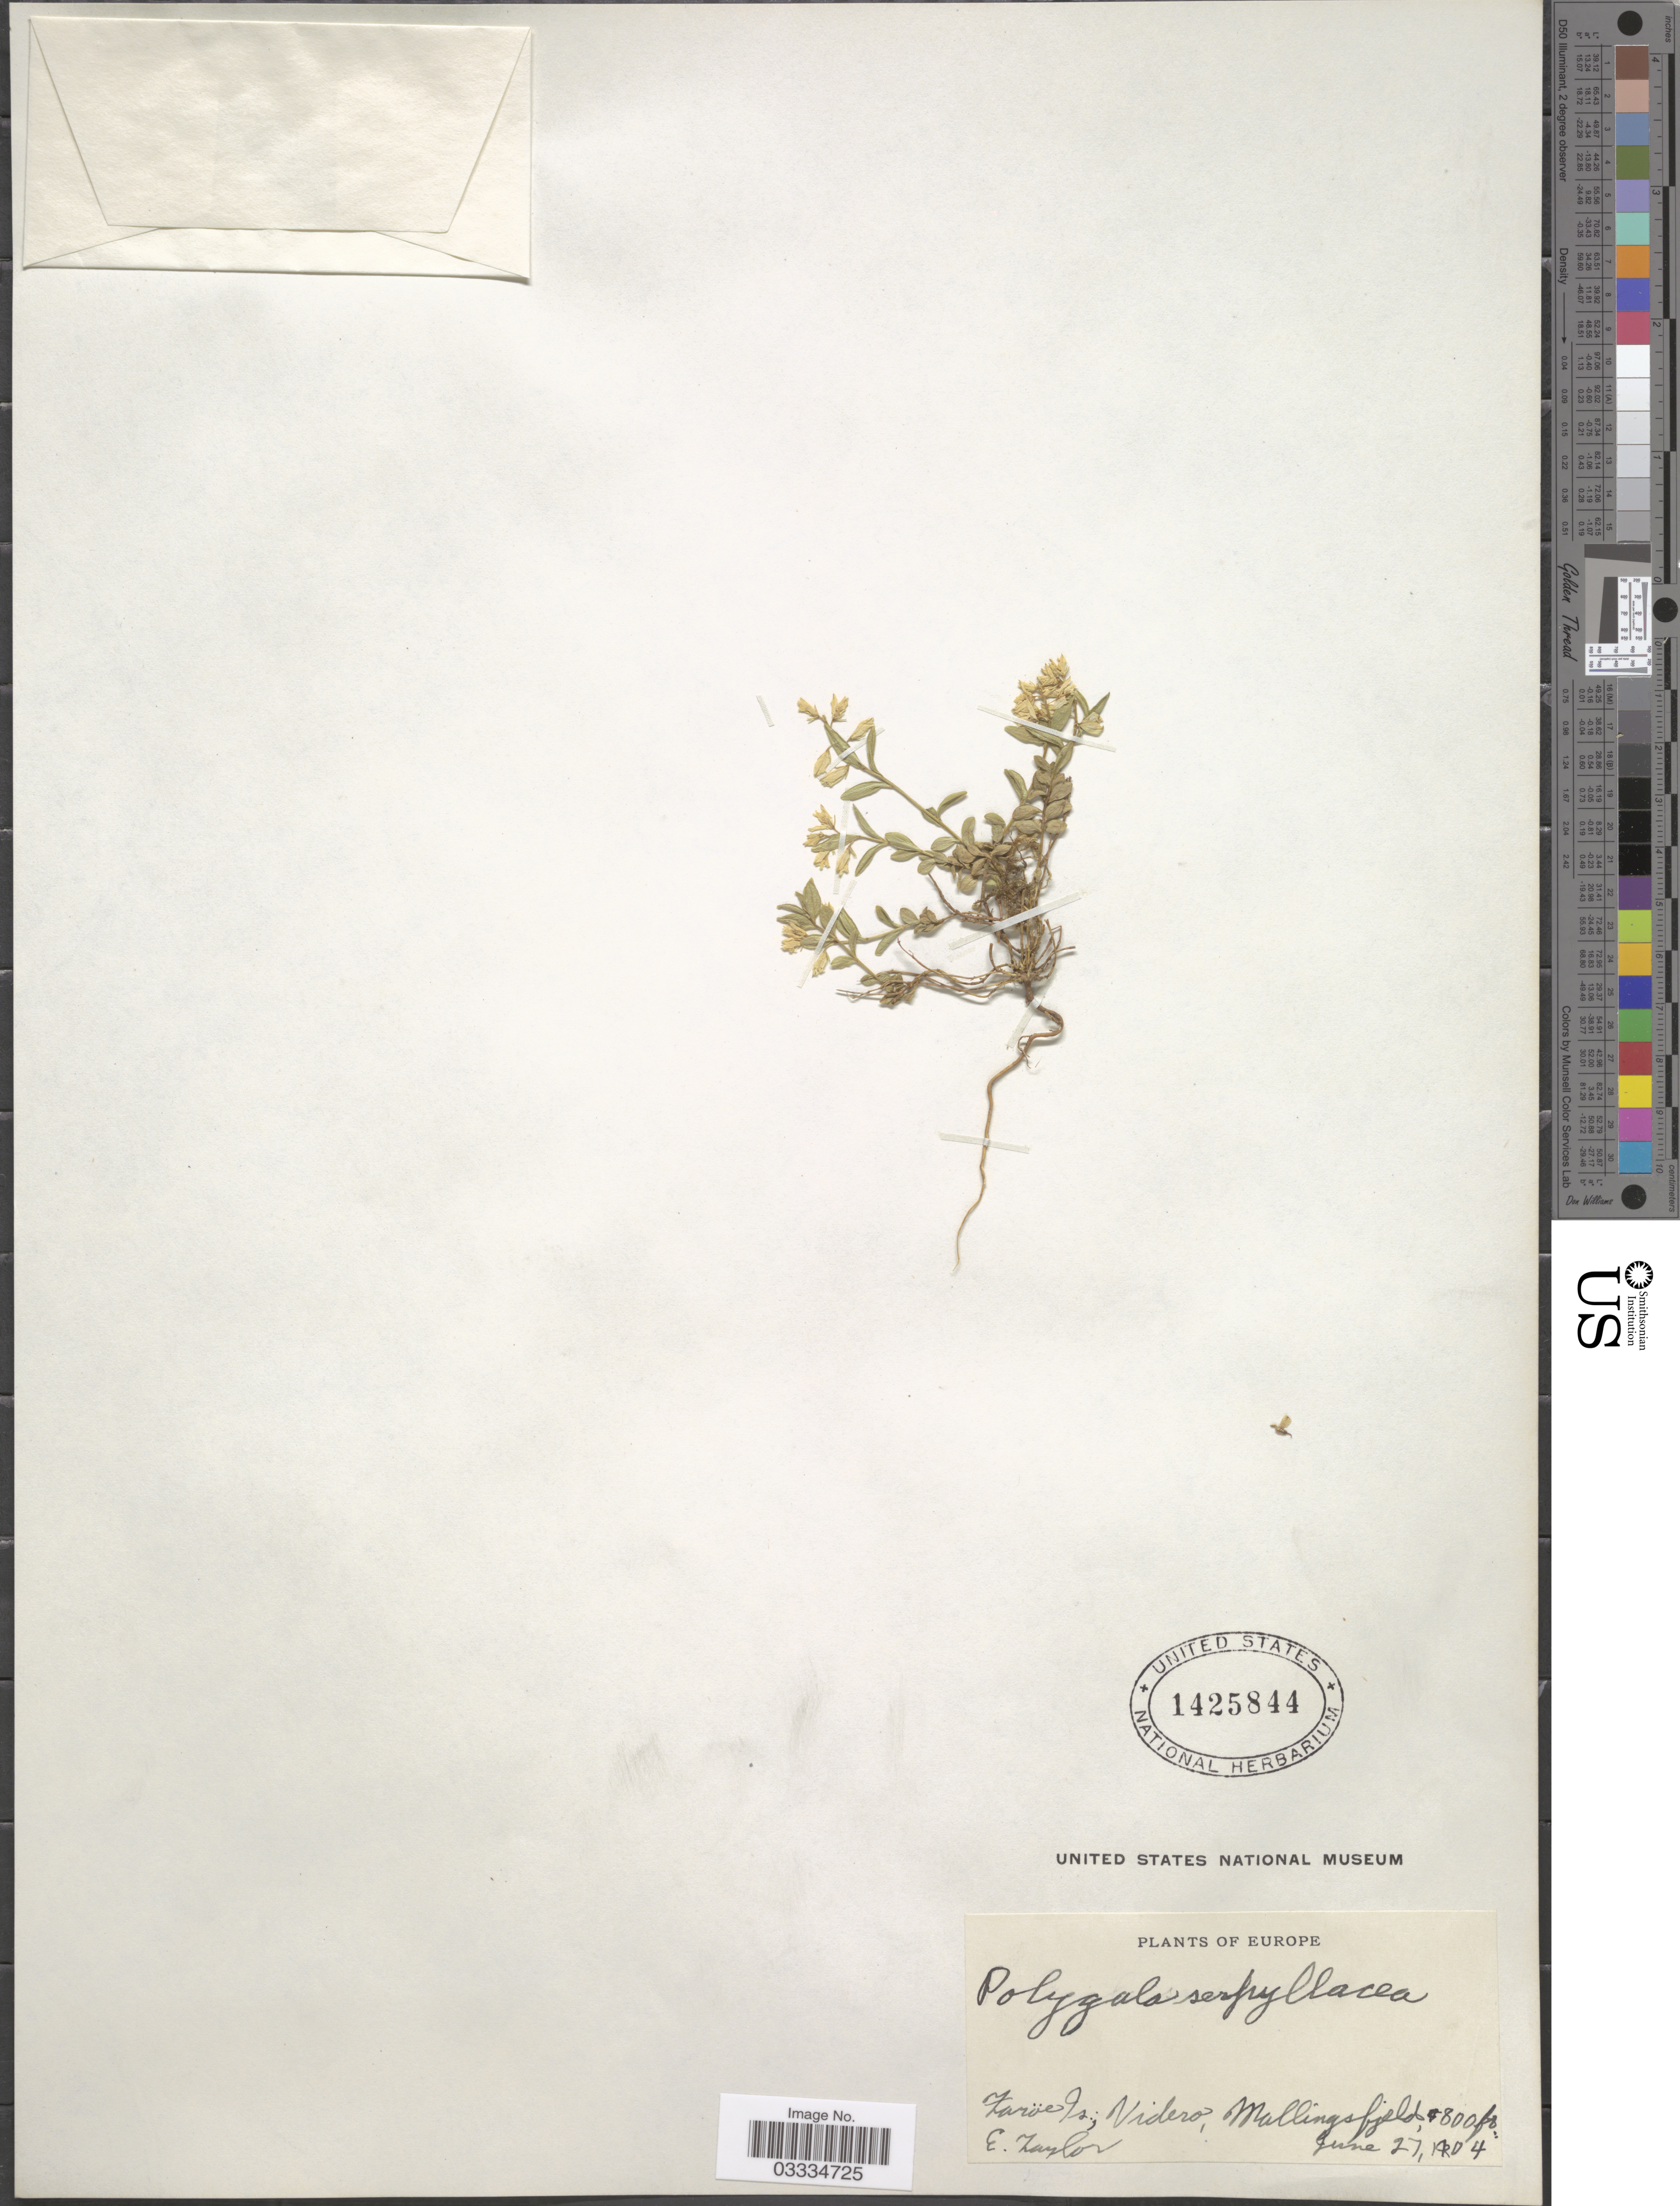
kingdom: Plantae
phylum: Tracheophyta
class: Magnoliopsida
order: Fabales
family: Polygalaceae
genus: Polygala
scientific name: Polygala serpyllacea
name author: Weihe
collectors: E. Taylor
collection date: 1904-06-27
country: Faroe Islands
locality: Europe. Faröe Is.; Videro, Mallingsfjeld.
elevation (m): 244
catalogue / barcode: US 1425844